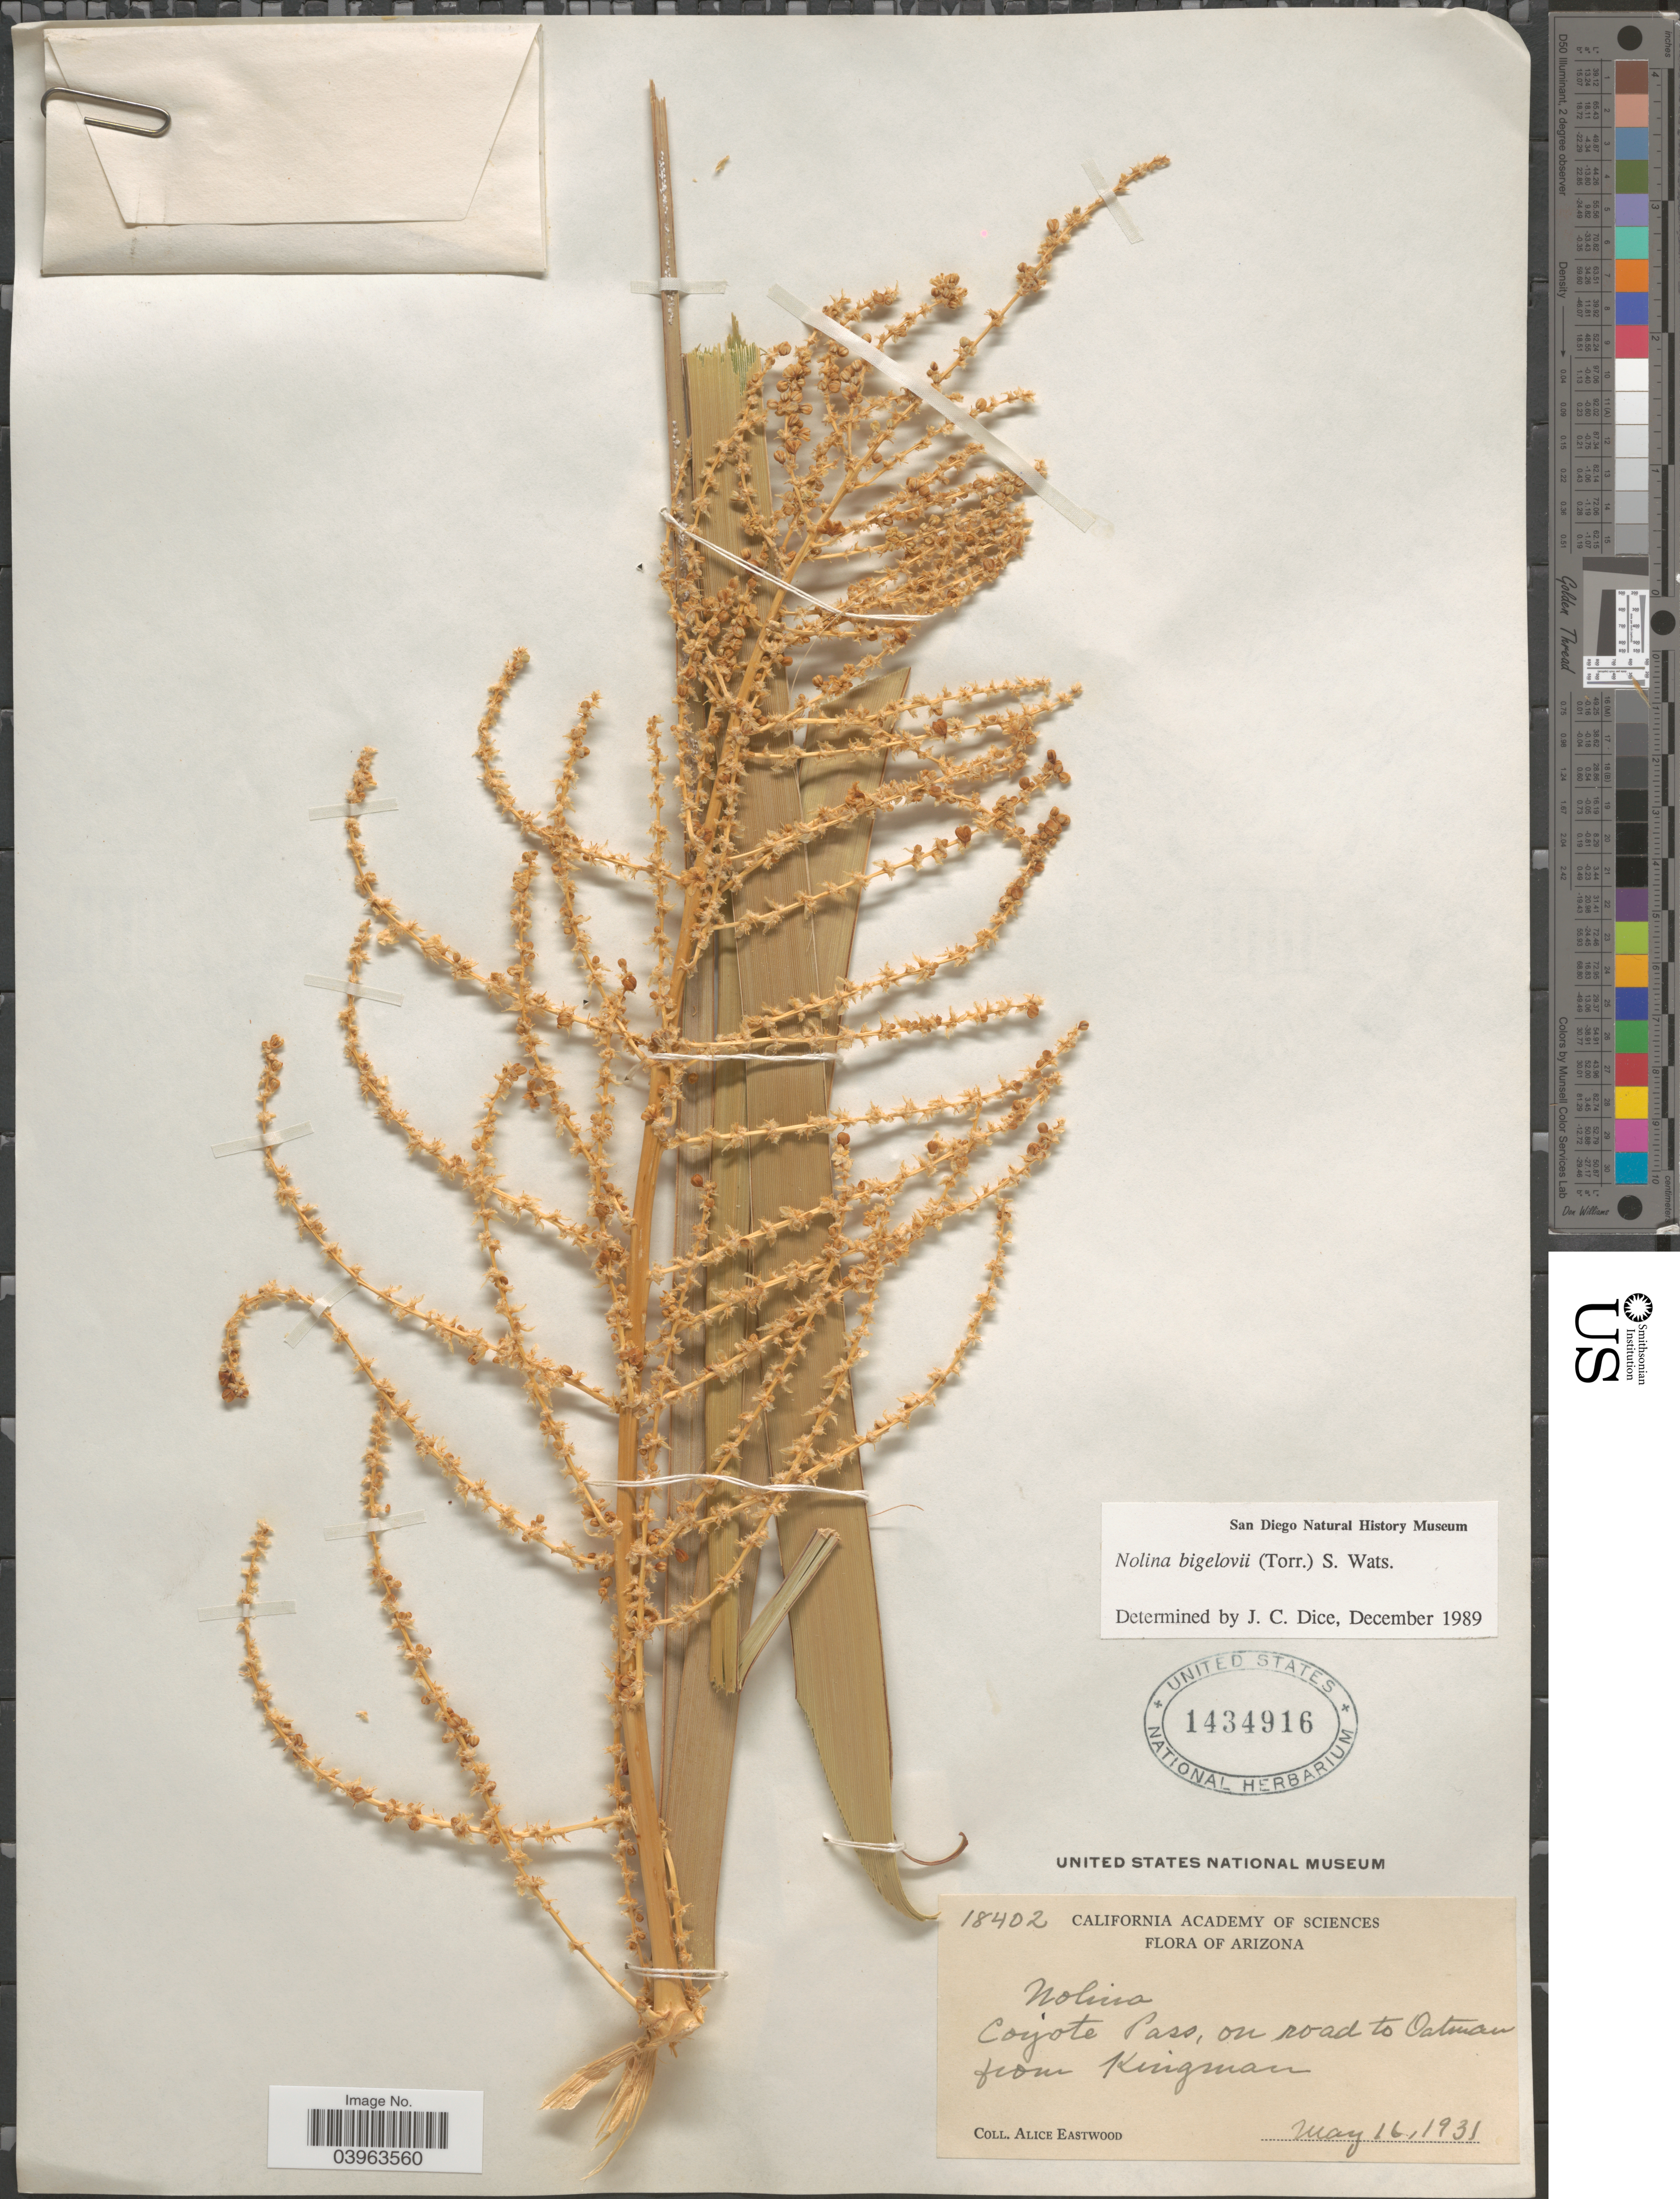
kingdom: Plantae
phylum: Tracheophyta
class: Liliopsida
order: Asparagales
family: Asparagaceae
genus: Nolina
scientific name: Nolina bigelovii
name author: (Torr.) S. Watson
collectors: A. Eastwood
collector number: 18402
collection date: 1931-05-16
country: United States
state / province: Arizona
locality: Coyote Pass, on road to Oatman from Kingman.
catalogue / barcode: US 1434916